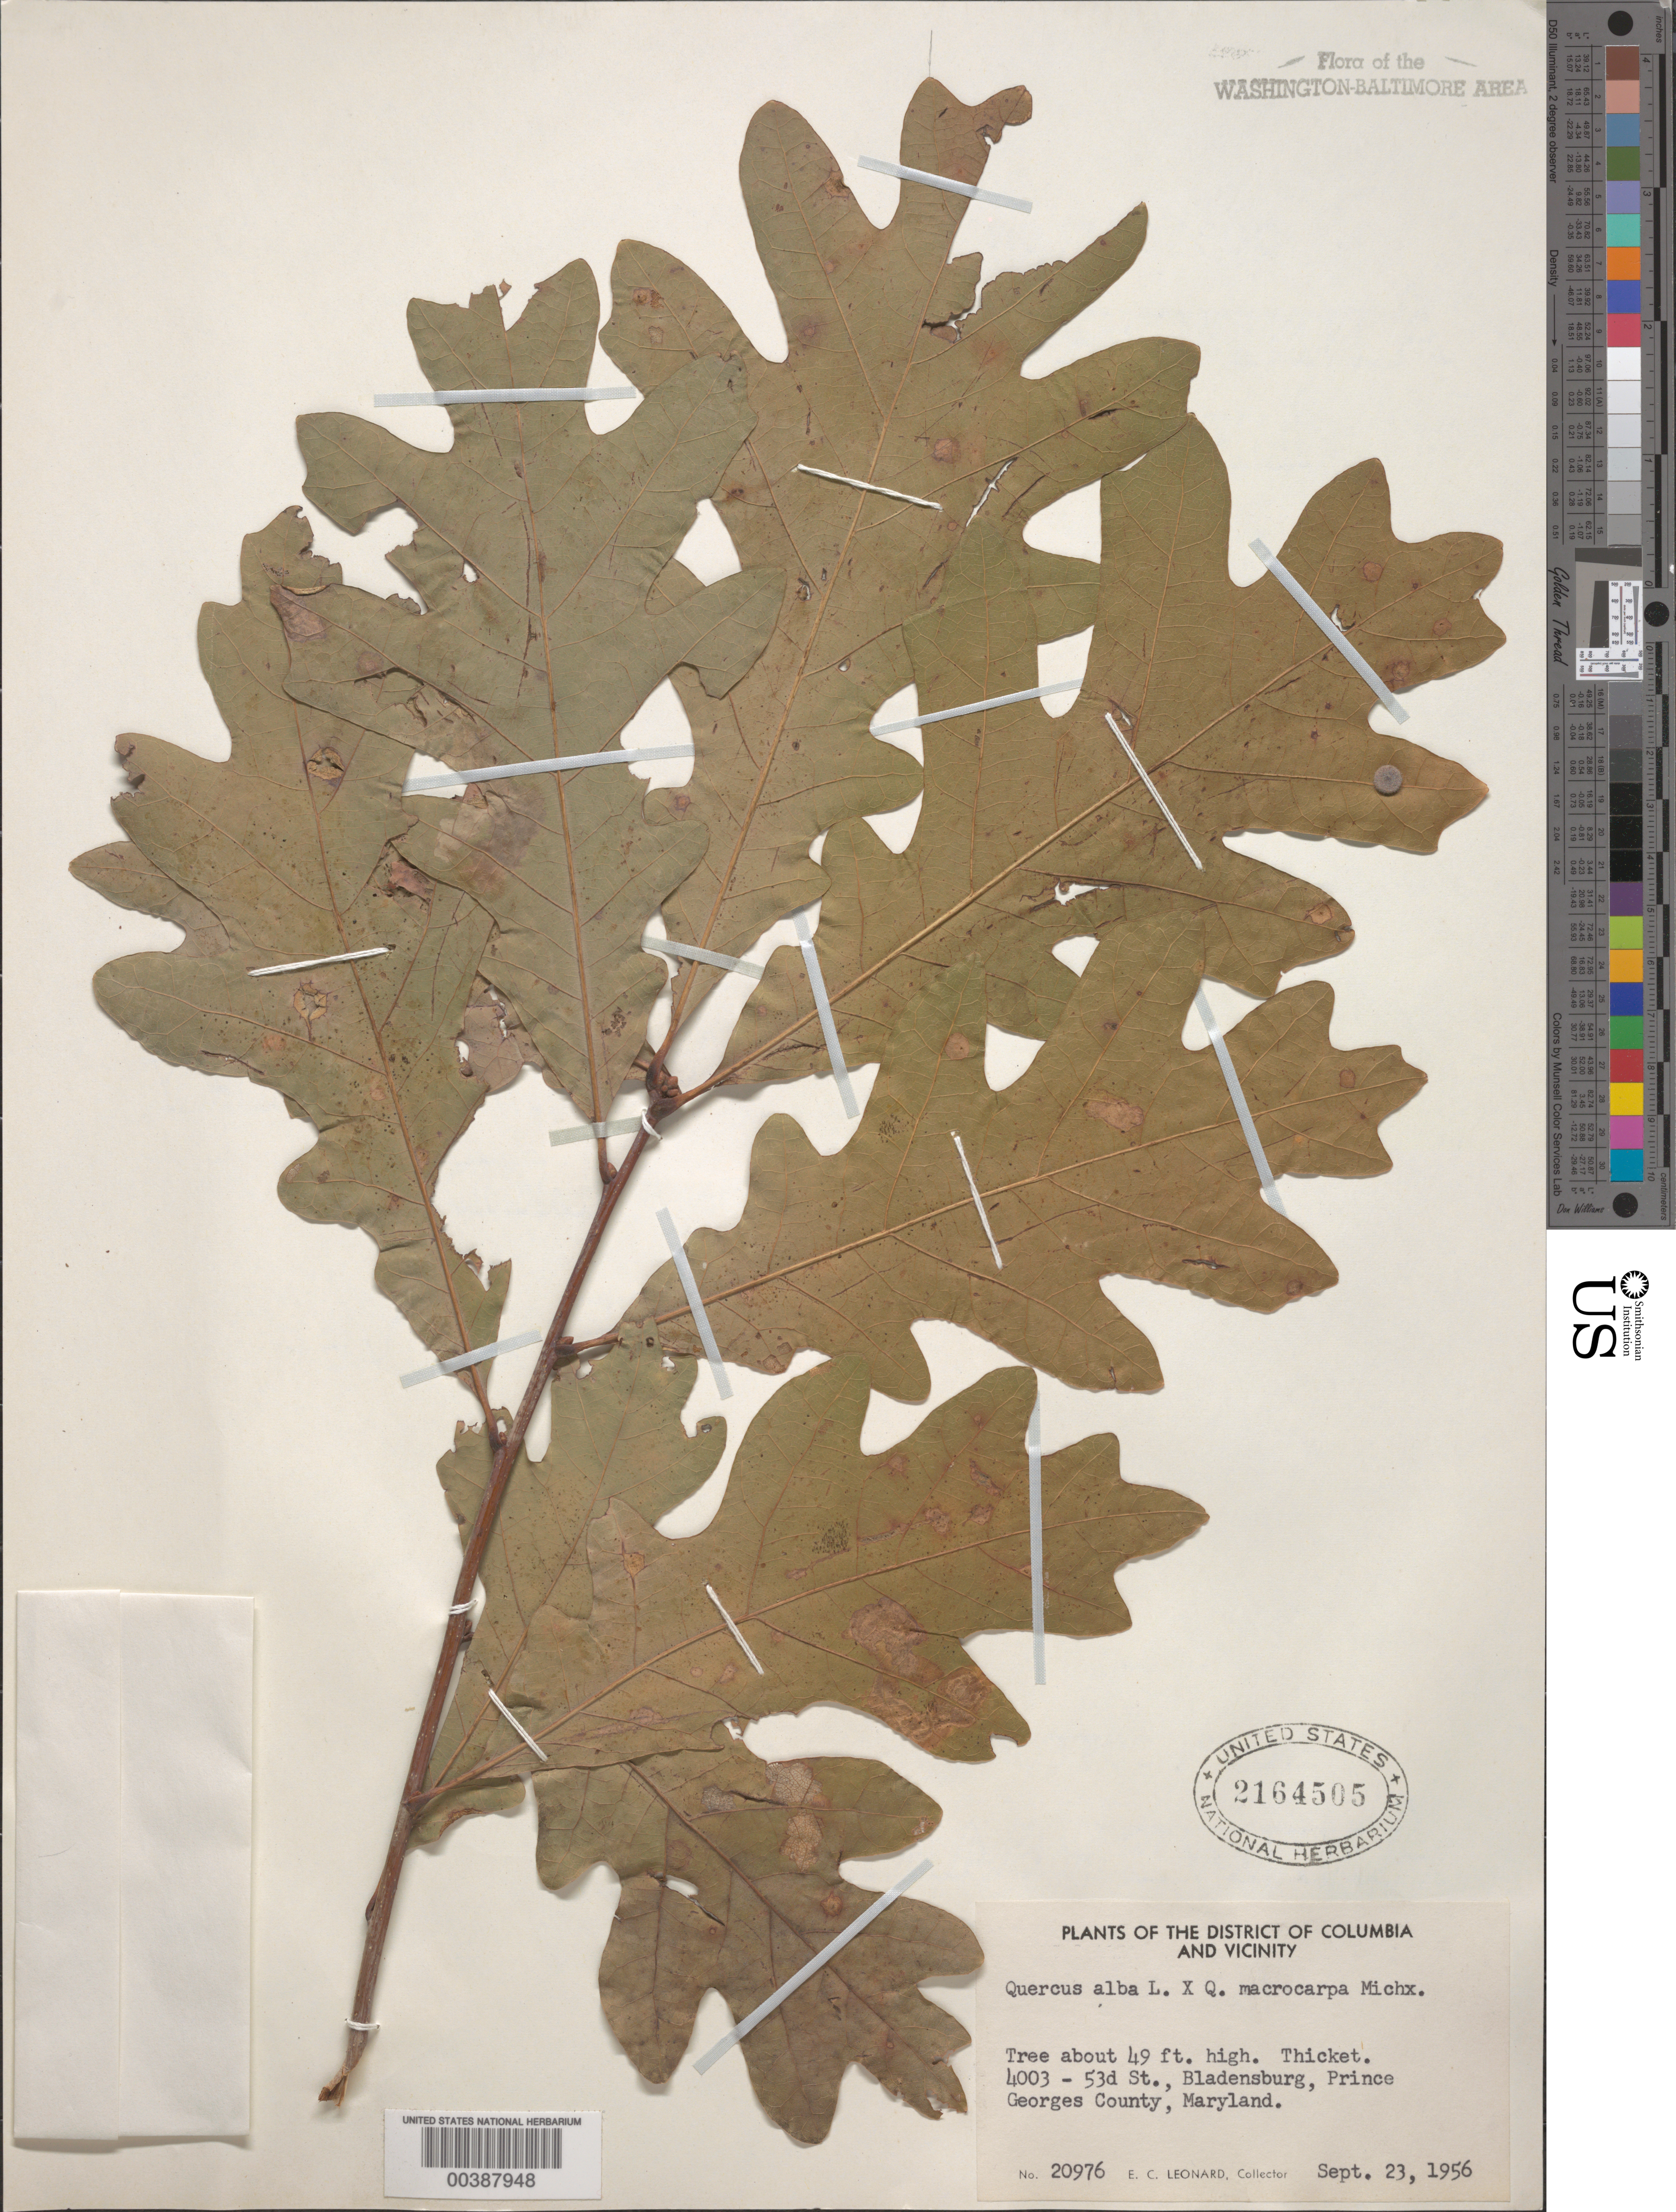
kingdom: Plantae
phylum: Tracheophyta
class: Magnoliopsida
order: Fagales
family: Fagaceae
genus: Quercus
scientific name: Quercus alba x Q. macrocarpa Michx.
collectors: E. C. Leonard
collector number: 20976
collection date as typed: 23 Sep 1956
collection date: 1956-09-23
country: United States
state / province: Maryland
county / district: Prince George's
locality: Bladensburg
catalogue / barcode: US 2164505